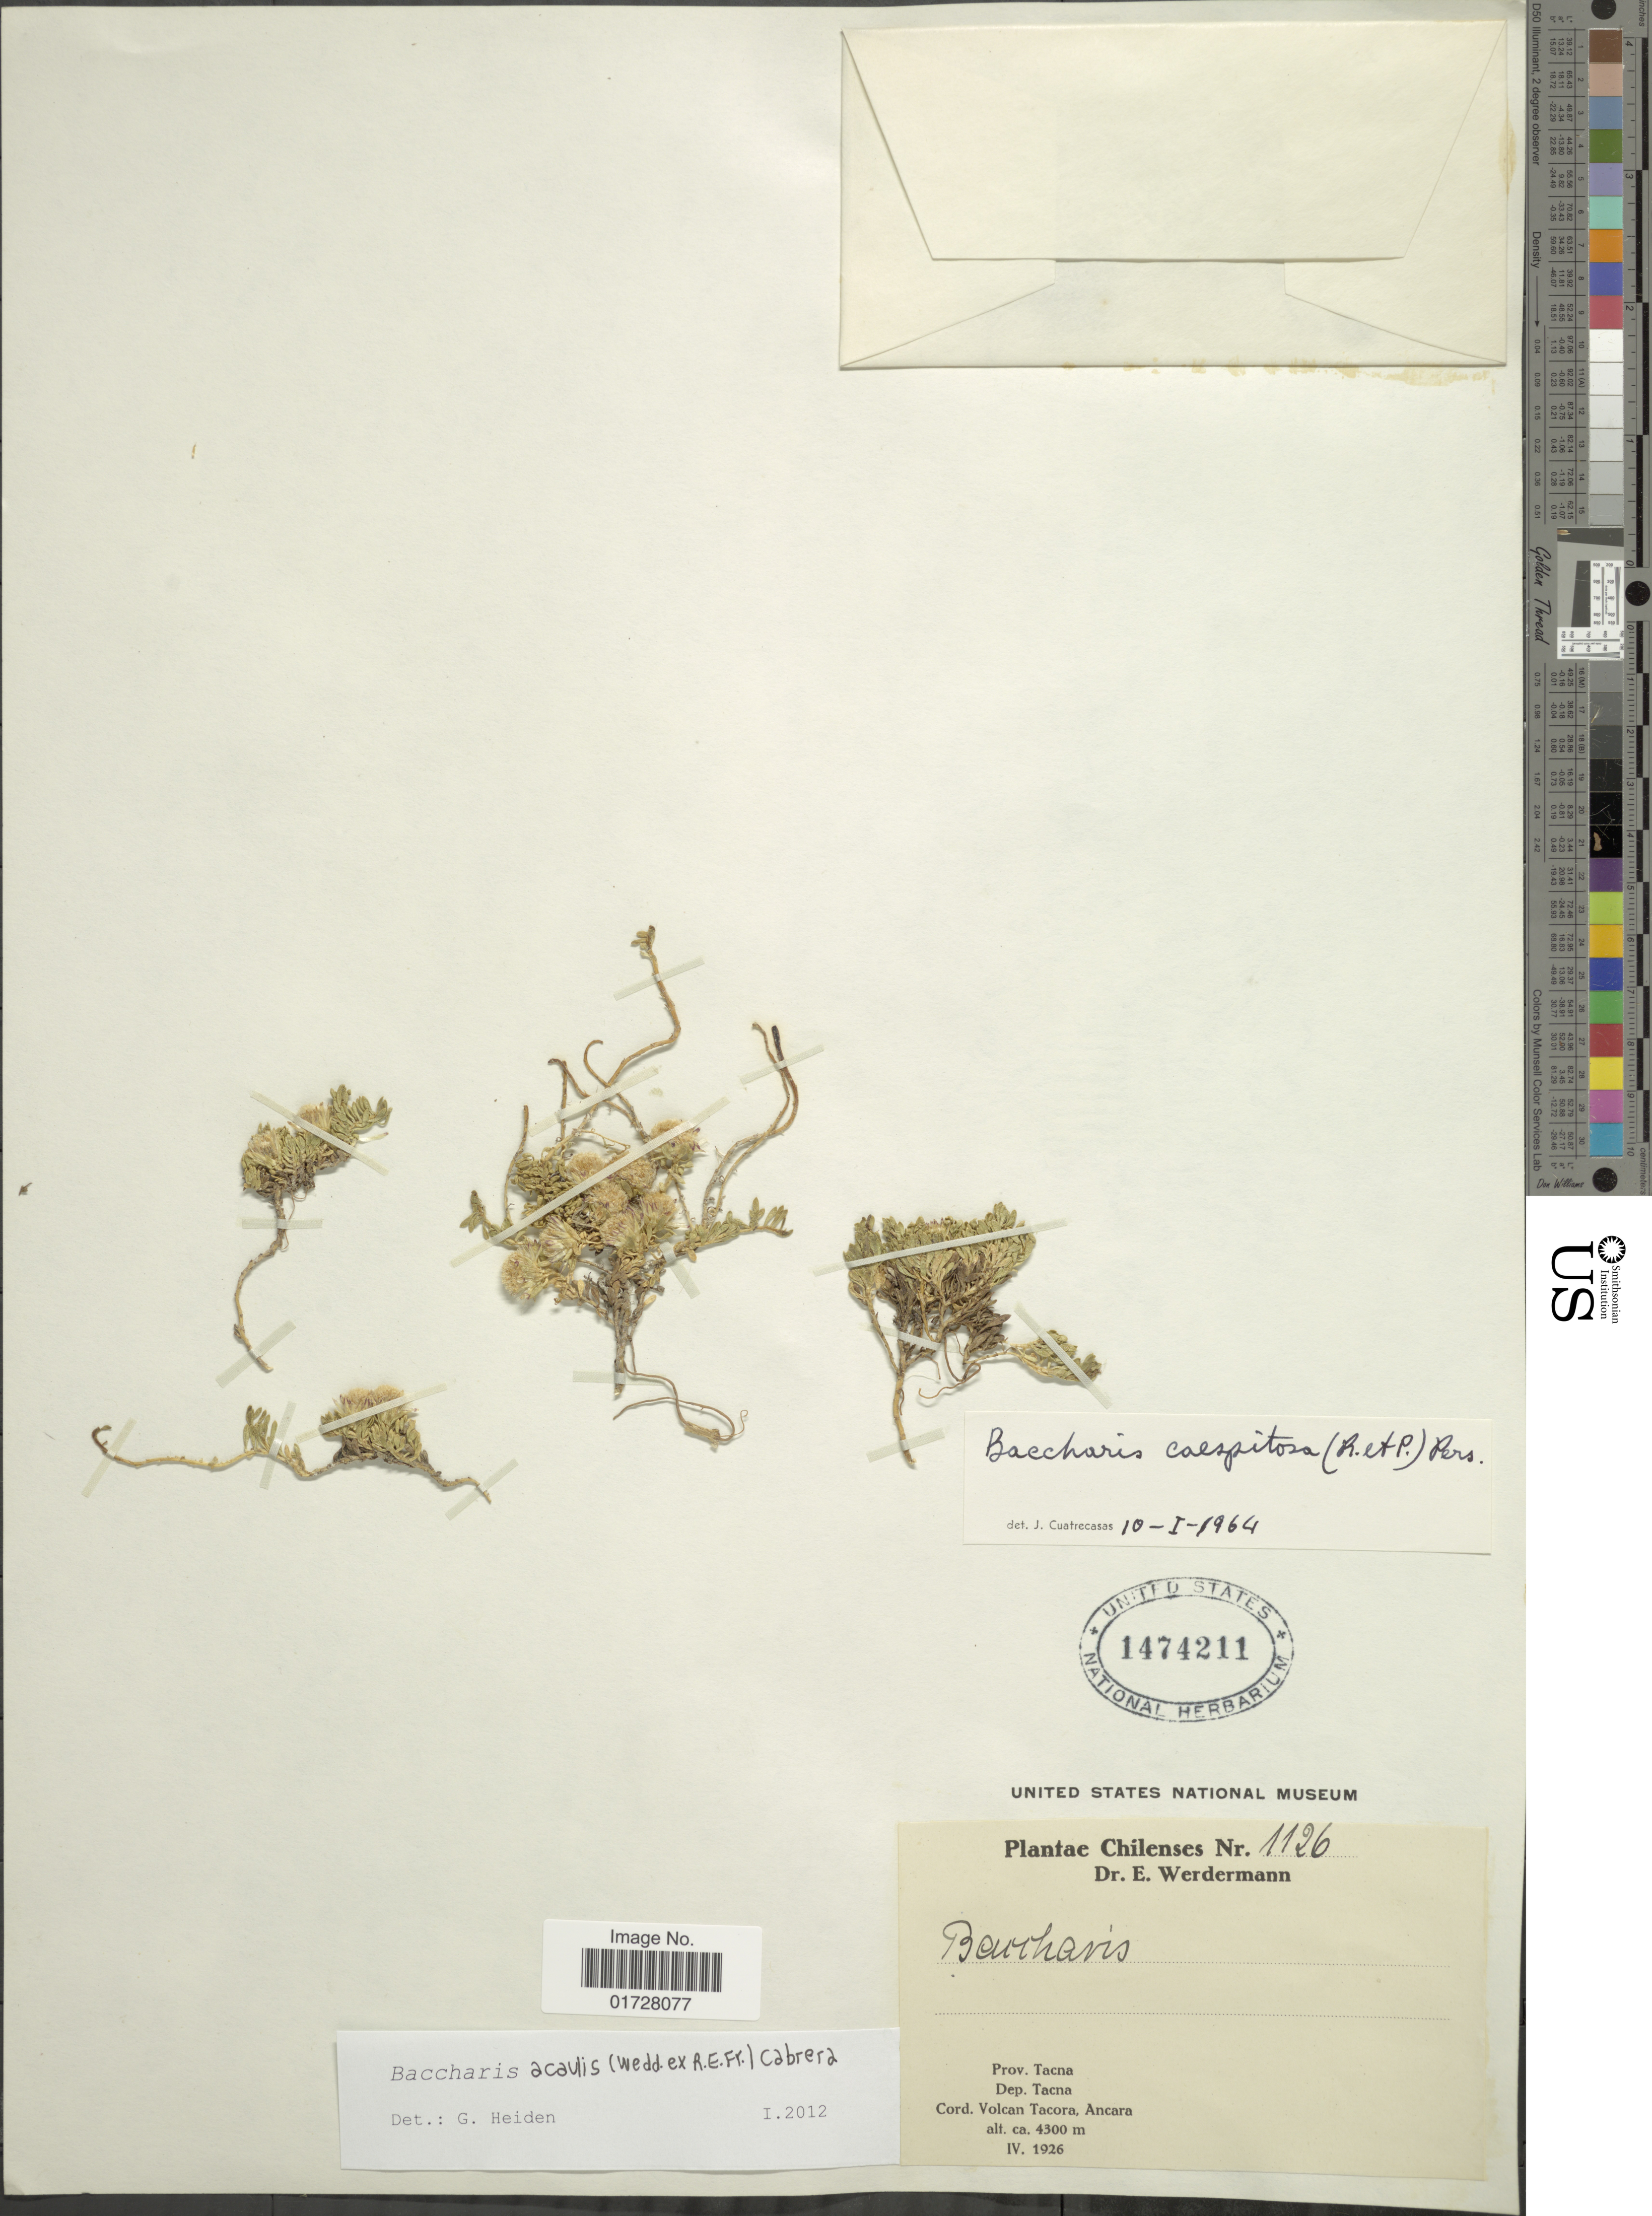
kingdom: Plantae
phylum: Tracheophyta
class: Magnoliopsida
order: Asterales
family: Asteraceae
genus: Baccharis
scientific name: Baccharis acaulis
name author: (Wedd. ex R.E. Fr.) Cabrera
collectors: E. Werdermann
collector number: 1126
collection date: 1926-04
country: Peru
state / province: Tacna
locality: Dep. Tacna, Cord. Volcan Tacora, Ancara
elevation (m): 4300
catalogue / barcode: US 1474211